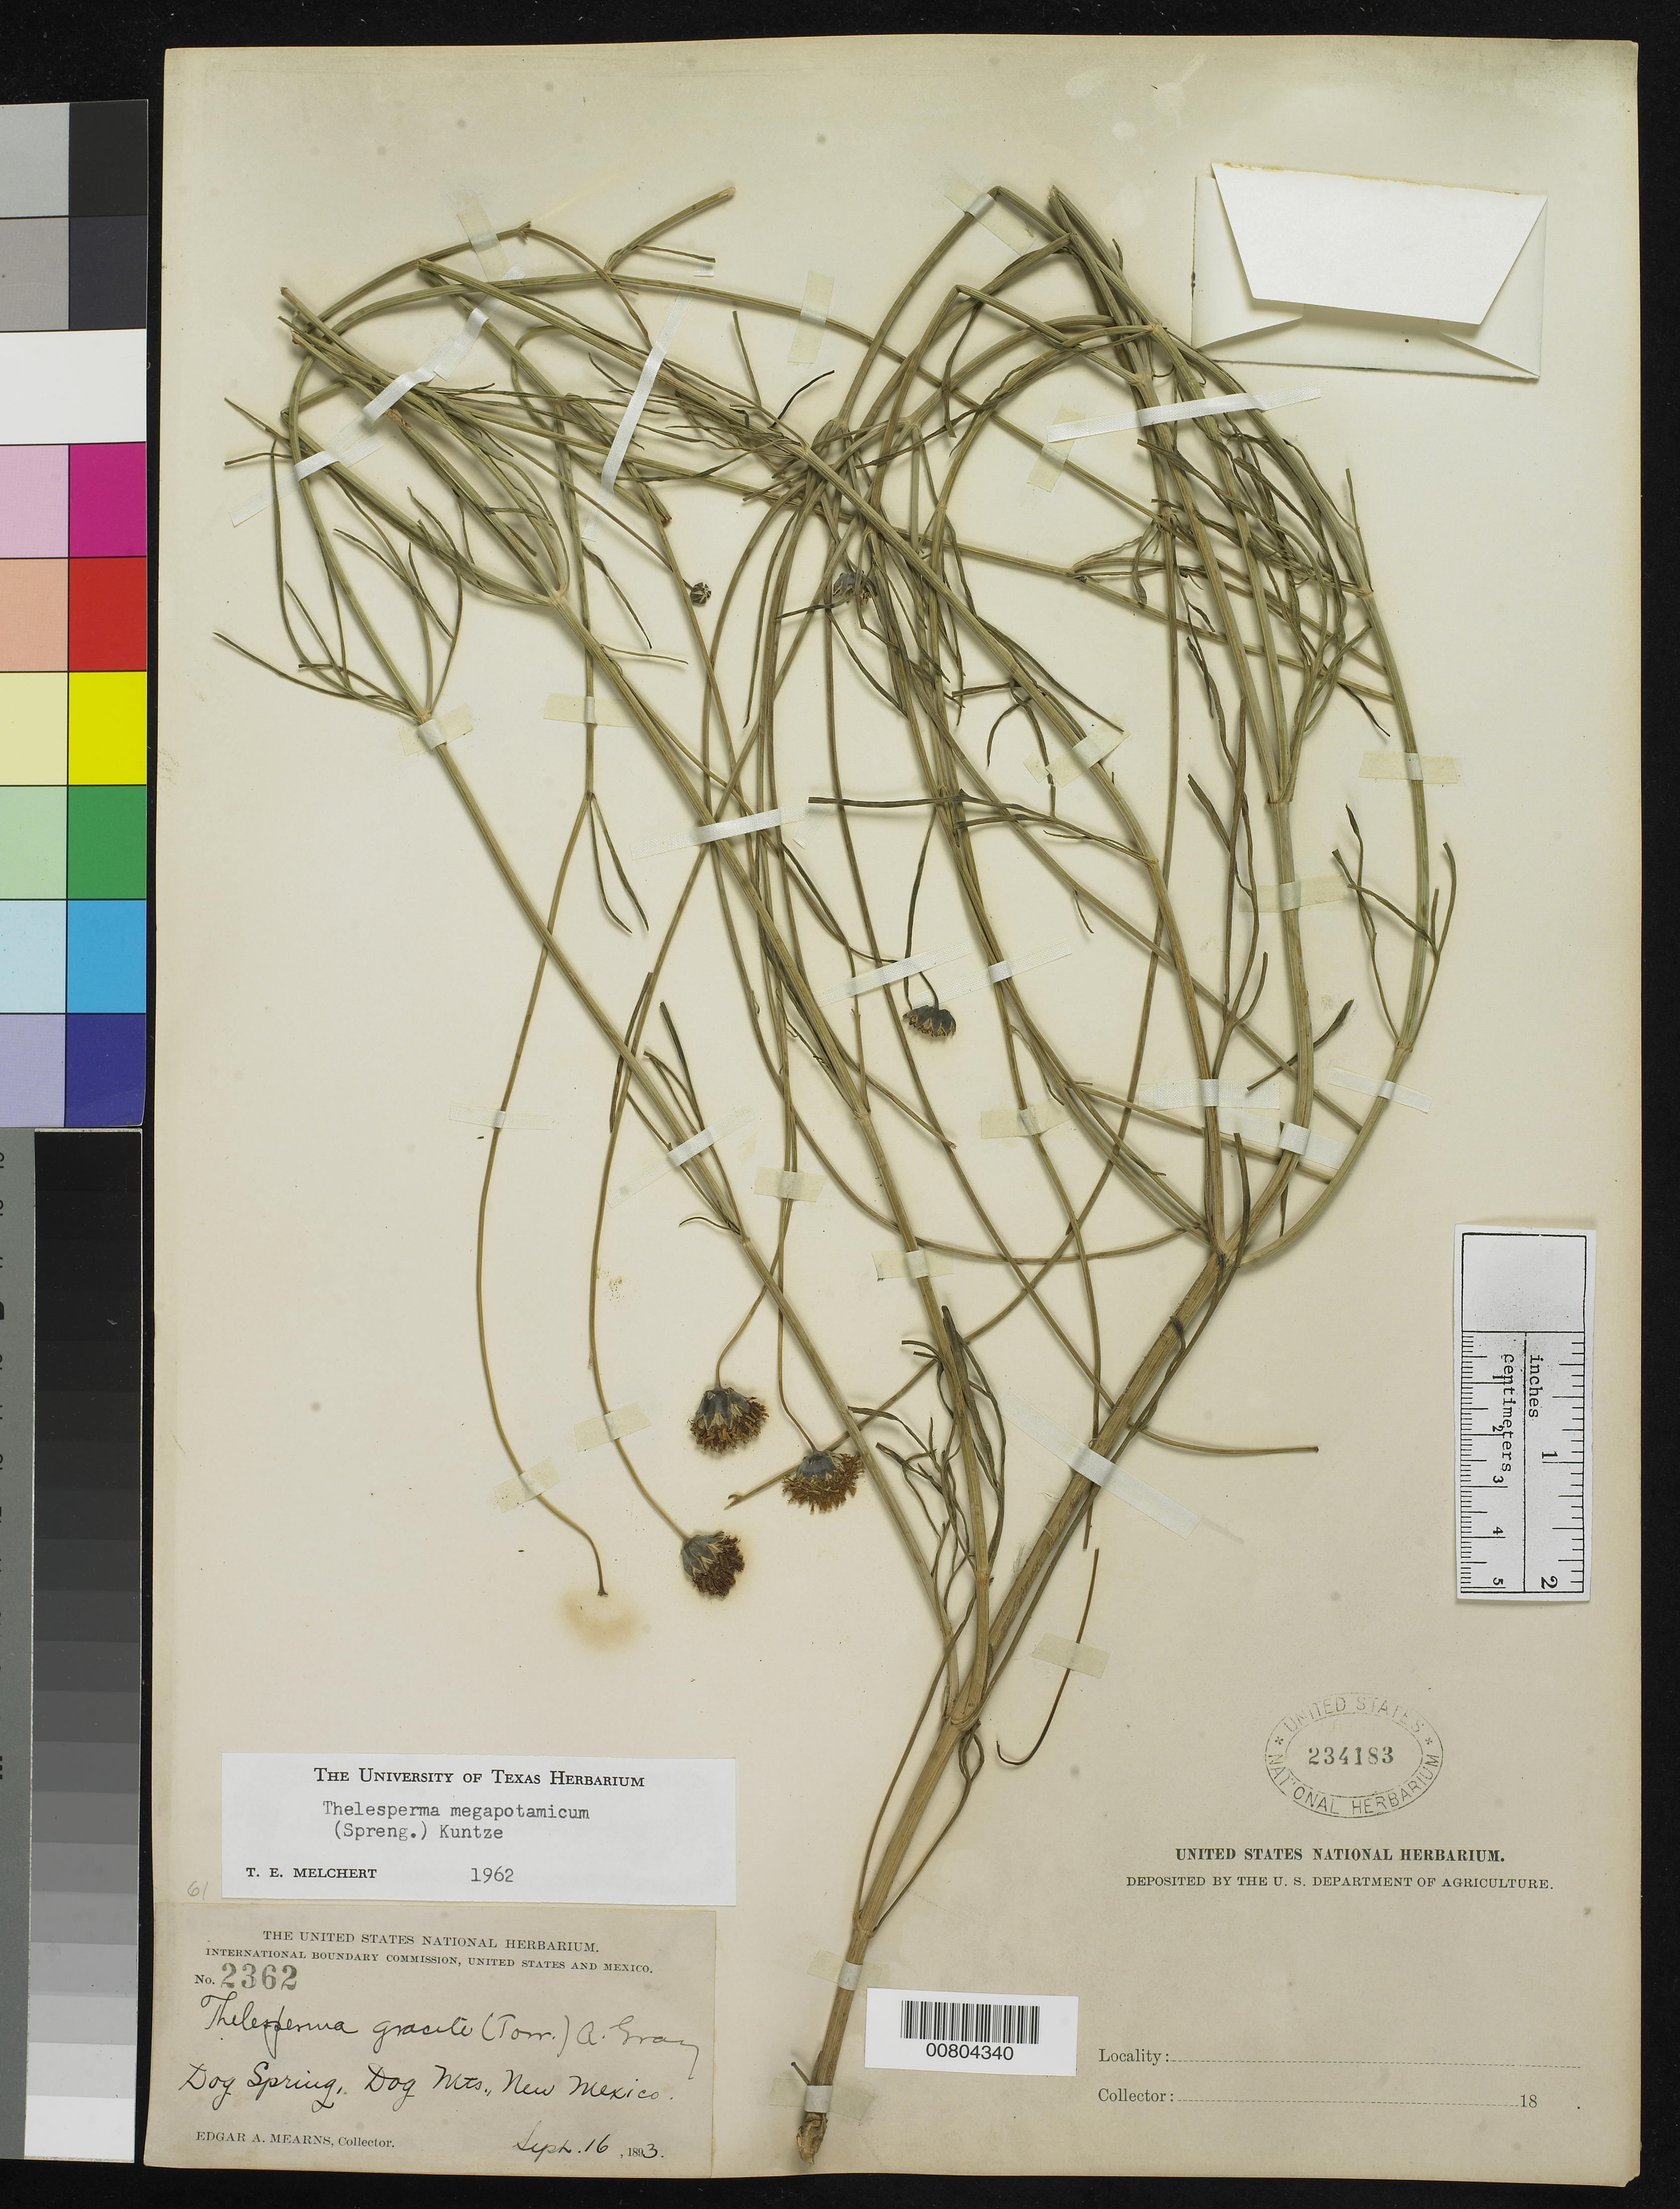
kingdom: Plantae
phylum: Tracheophyta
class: Magnoliopsida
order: Asterales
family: Asteraceae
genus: Thelesperma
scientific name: Thelesperma megapotamicum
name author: (Spreng.) Herter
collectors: E. A. Mearns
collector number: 2362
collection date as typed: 16 Sep 1893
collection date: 1893-09-16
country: United States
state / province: New Mexico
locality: Dog Spring, Dog Mts. New Mexico.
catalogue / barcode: US 234183